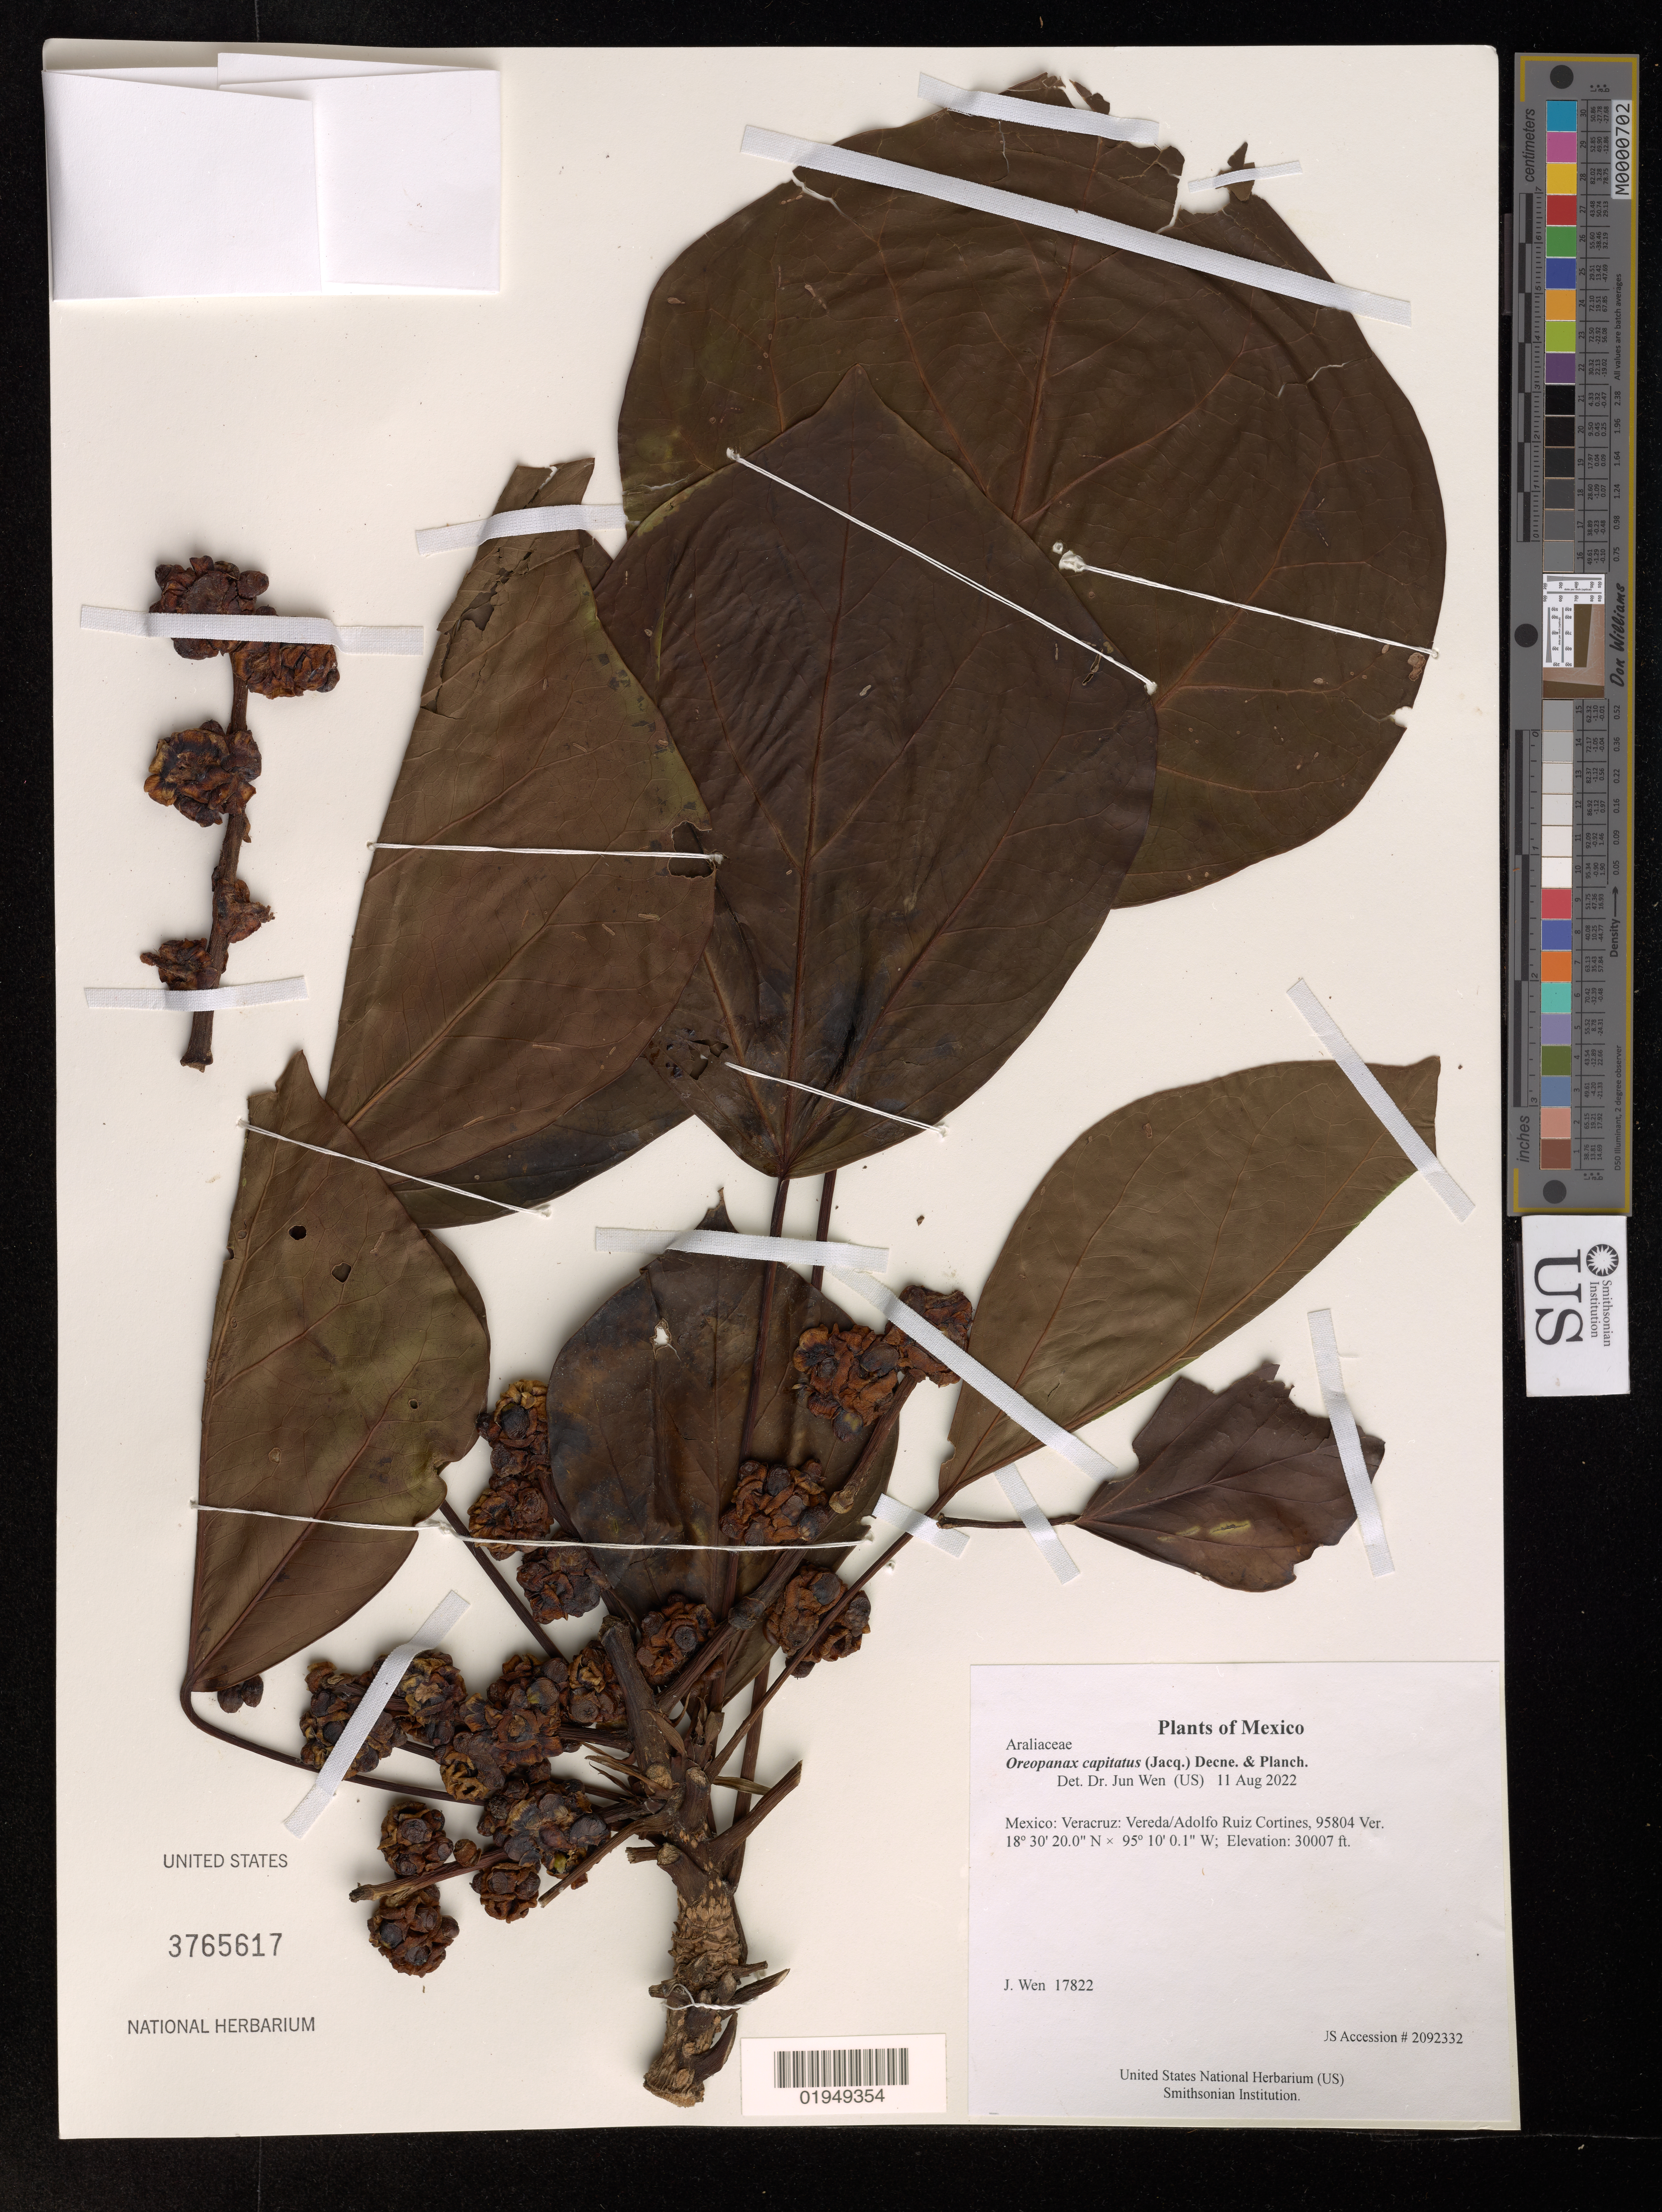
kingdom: Plantae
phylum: Tracheophyta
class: Magnoliopsida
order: Apiales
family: Araliaceae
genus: Oreopanax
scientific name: Oreopanax capitatus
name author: (Jacq.) Decne. & Planch.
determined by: Wen, Jun, (BOT), Smithsonian Institution - National Museum of Natural History (UNITED STATES)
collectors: J. Wen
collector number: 17822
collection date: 2022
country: Mexico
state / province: Veracruz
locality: Vereda/Adolfo Ruiz Cortines, 95804 Ver.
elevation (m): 9146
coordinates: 18 30333 N, 95 10.002 W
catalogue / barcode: US 3765617